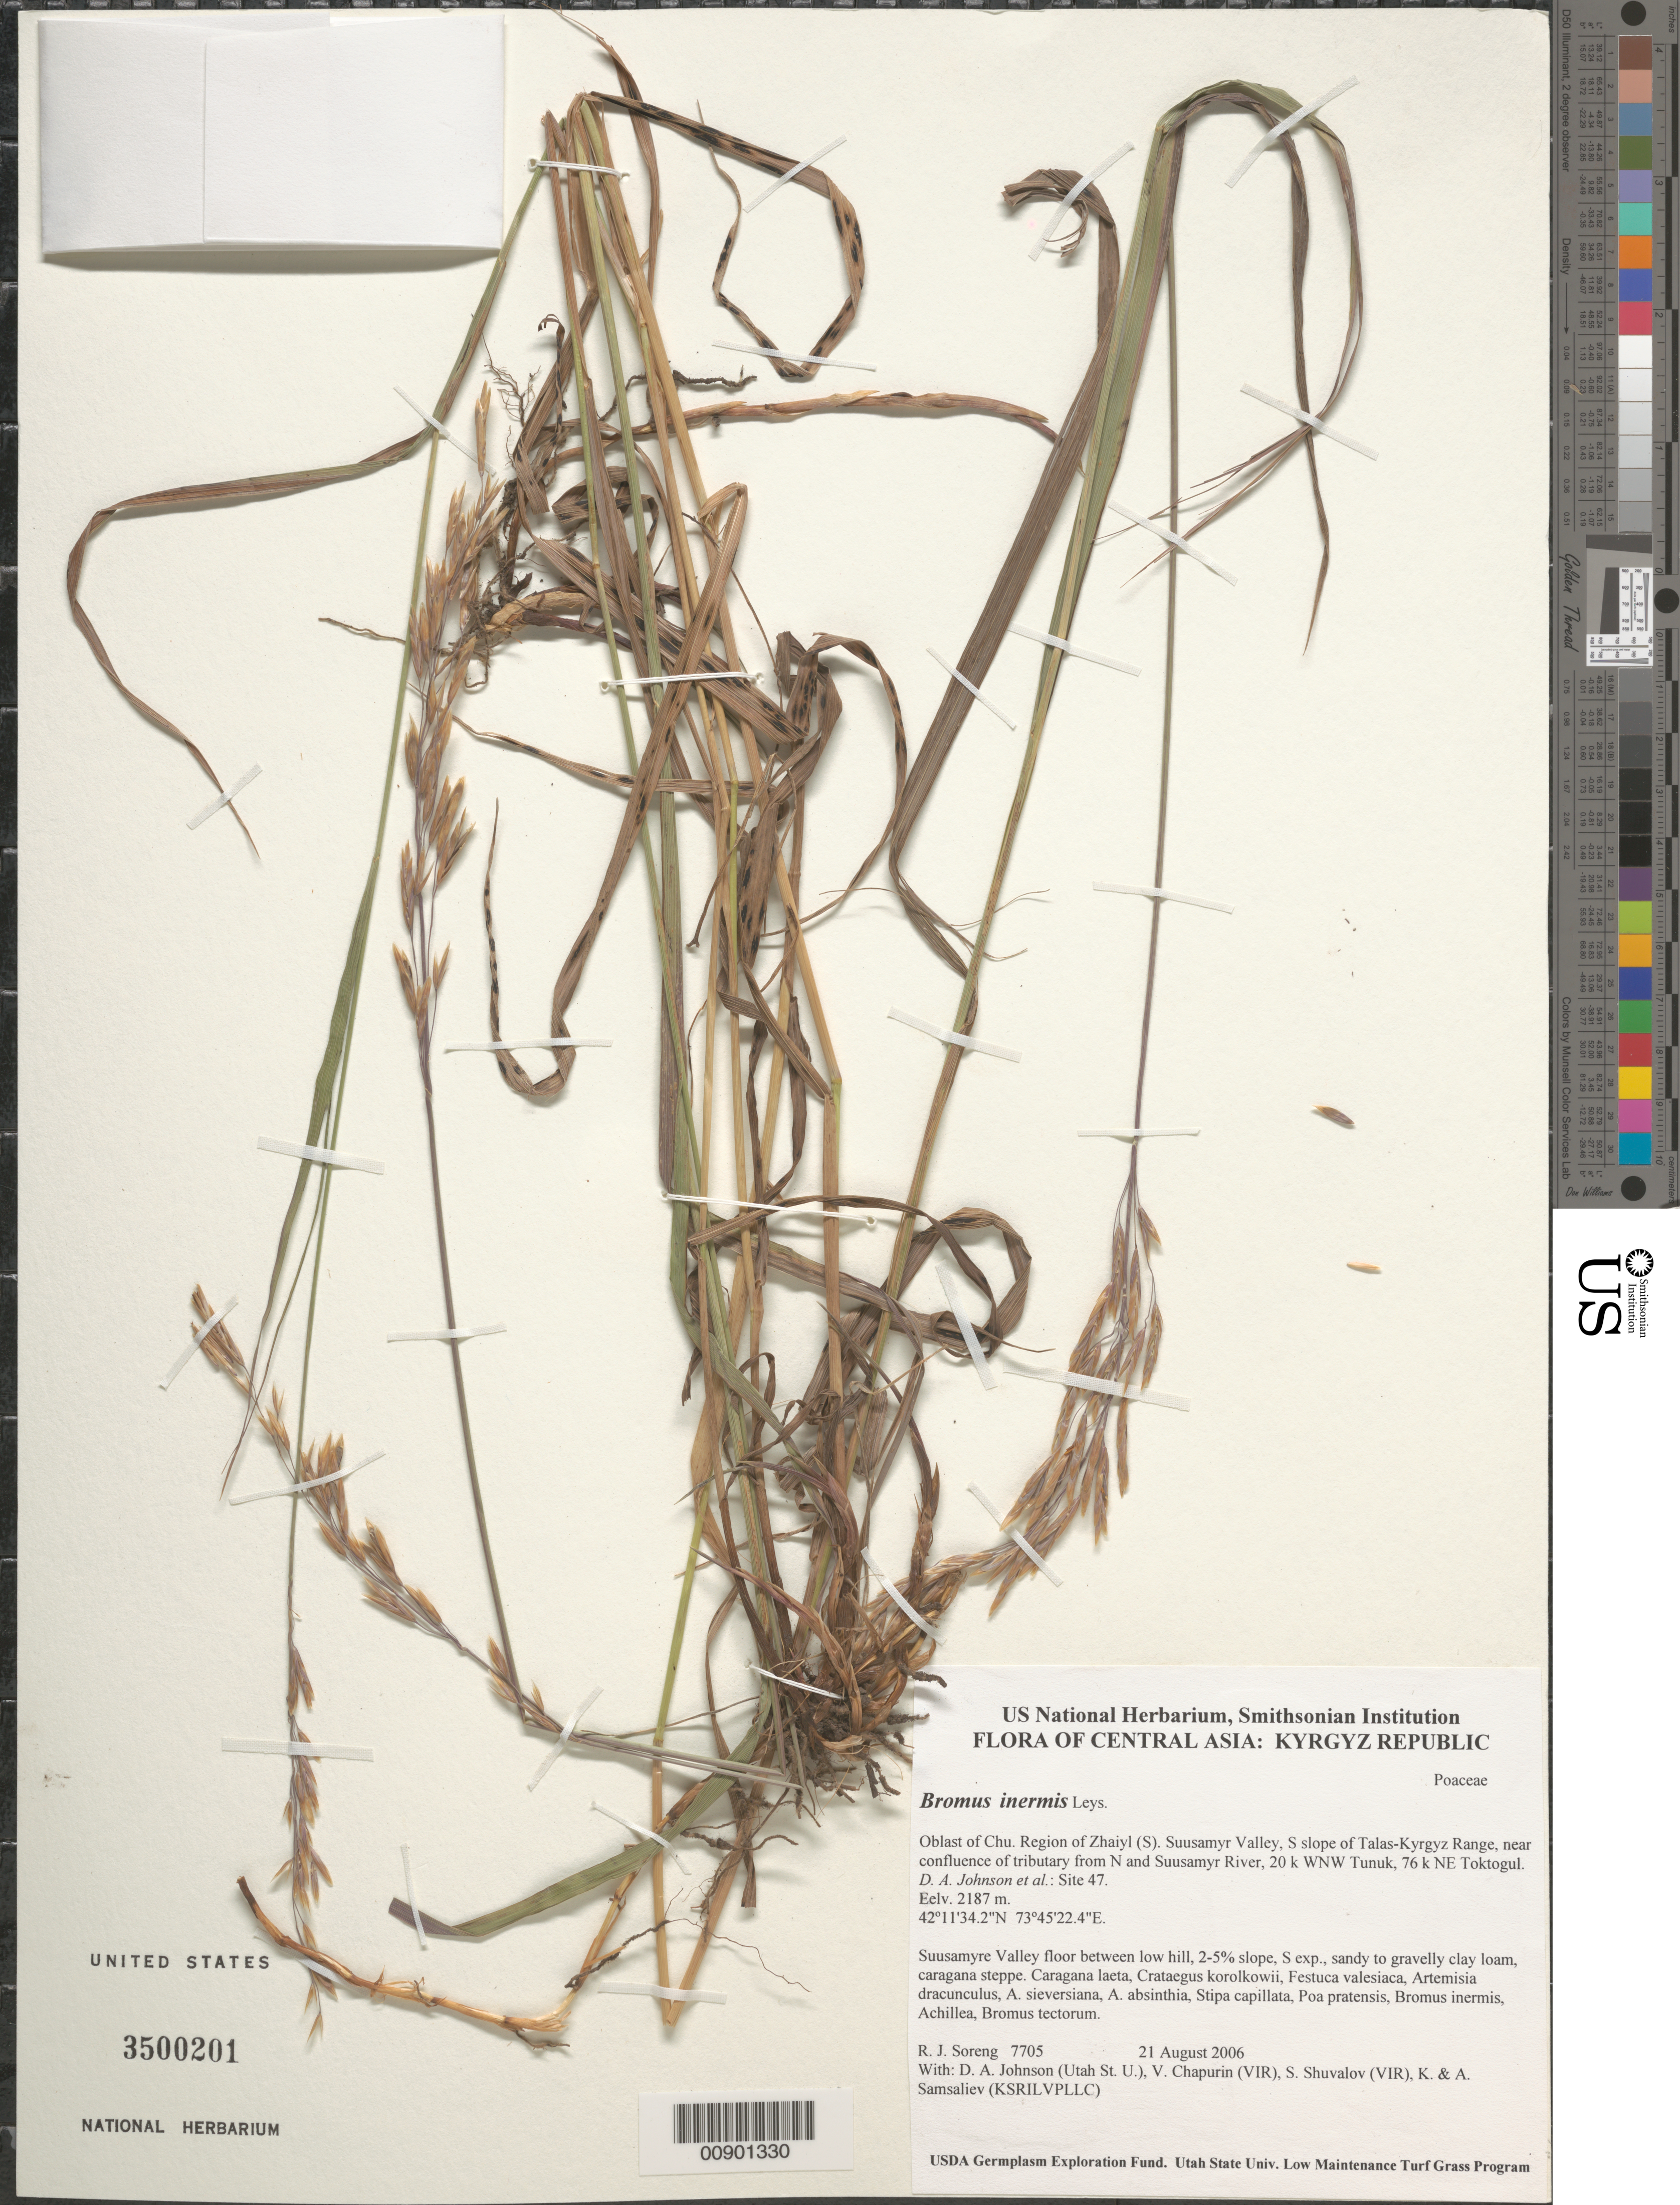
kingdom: Plantae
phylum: Tracheophyta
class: Liliopsida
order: Poales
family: Poaceae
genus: Bromus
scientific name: Bromus inermis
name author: Leyss.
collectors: R. J. Soreng, D. Johnson, S. Shuvalov, V. Chapurin, K. Samsaliev & A. Samsaliev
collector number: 7705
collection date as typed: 21 Aug 2006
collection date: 2006-08-21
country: Kyrgyzstan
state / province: Chu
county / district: Zhaiyl (S)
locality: Suusamyr Valley, S slope of Talas-Kyrgyz Range, near confluence of tributary from N and Suusamyr River, 20 km WNW Tunuk, 76 km NE Toktogul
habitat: Suusamyre Valley floor between low hill, 2-5% slope, S exp., sandy to gravelly clay loam, caragana steppe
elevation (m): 2187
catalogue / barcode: US 3500201